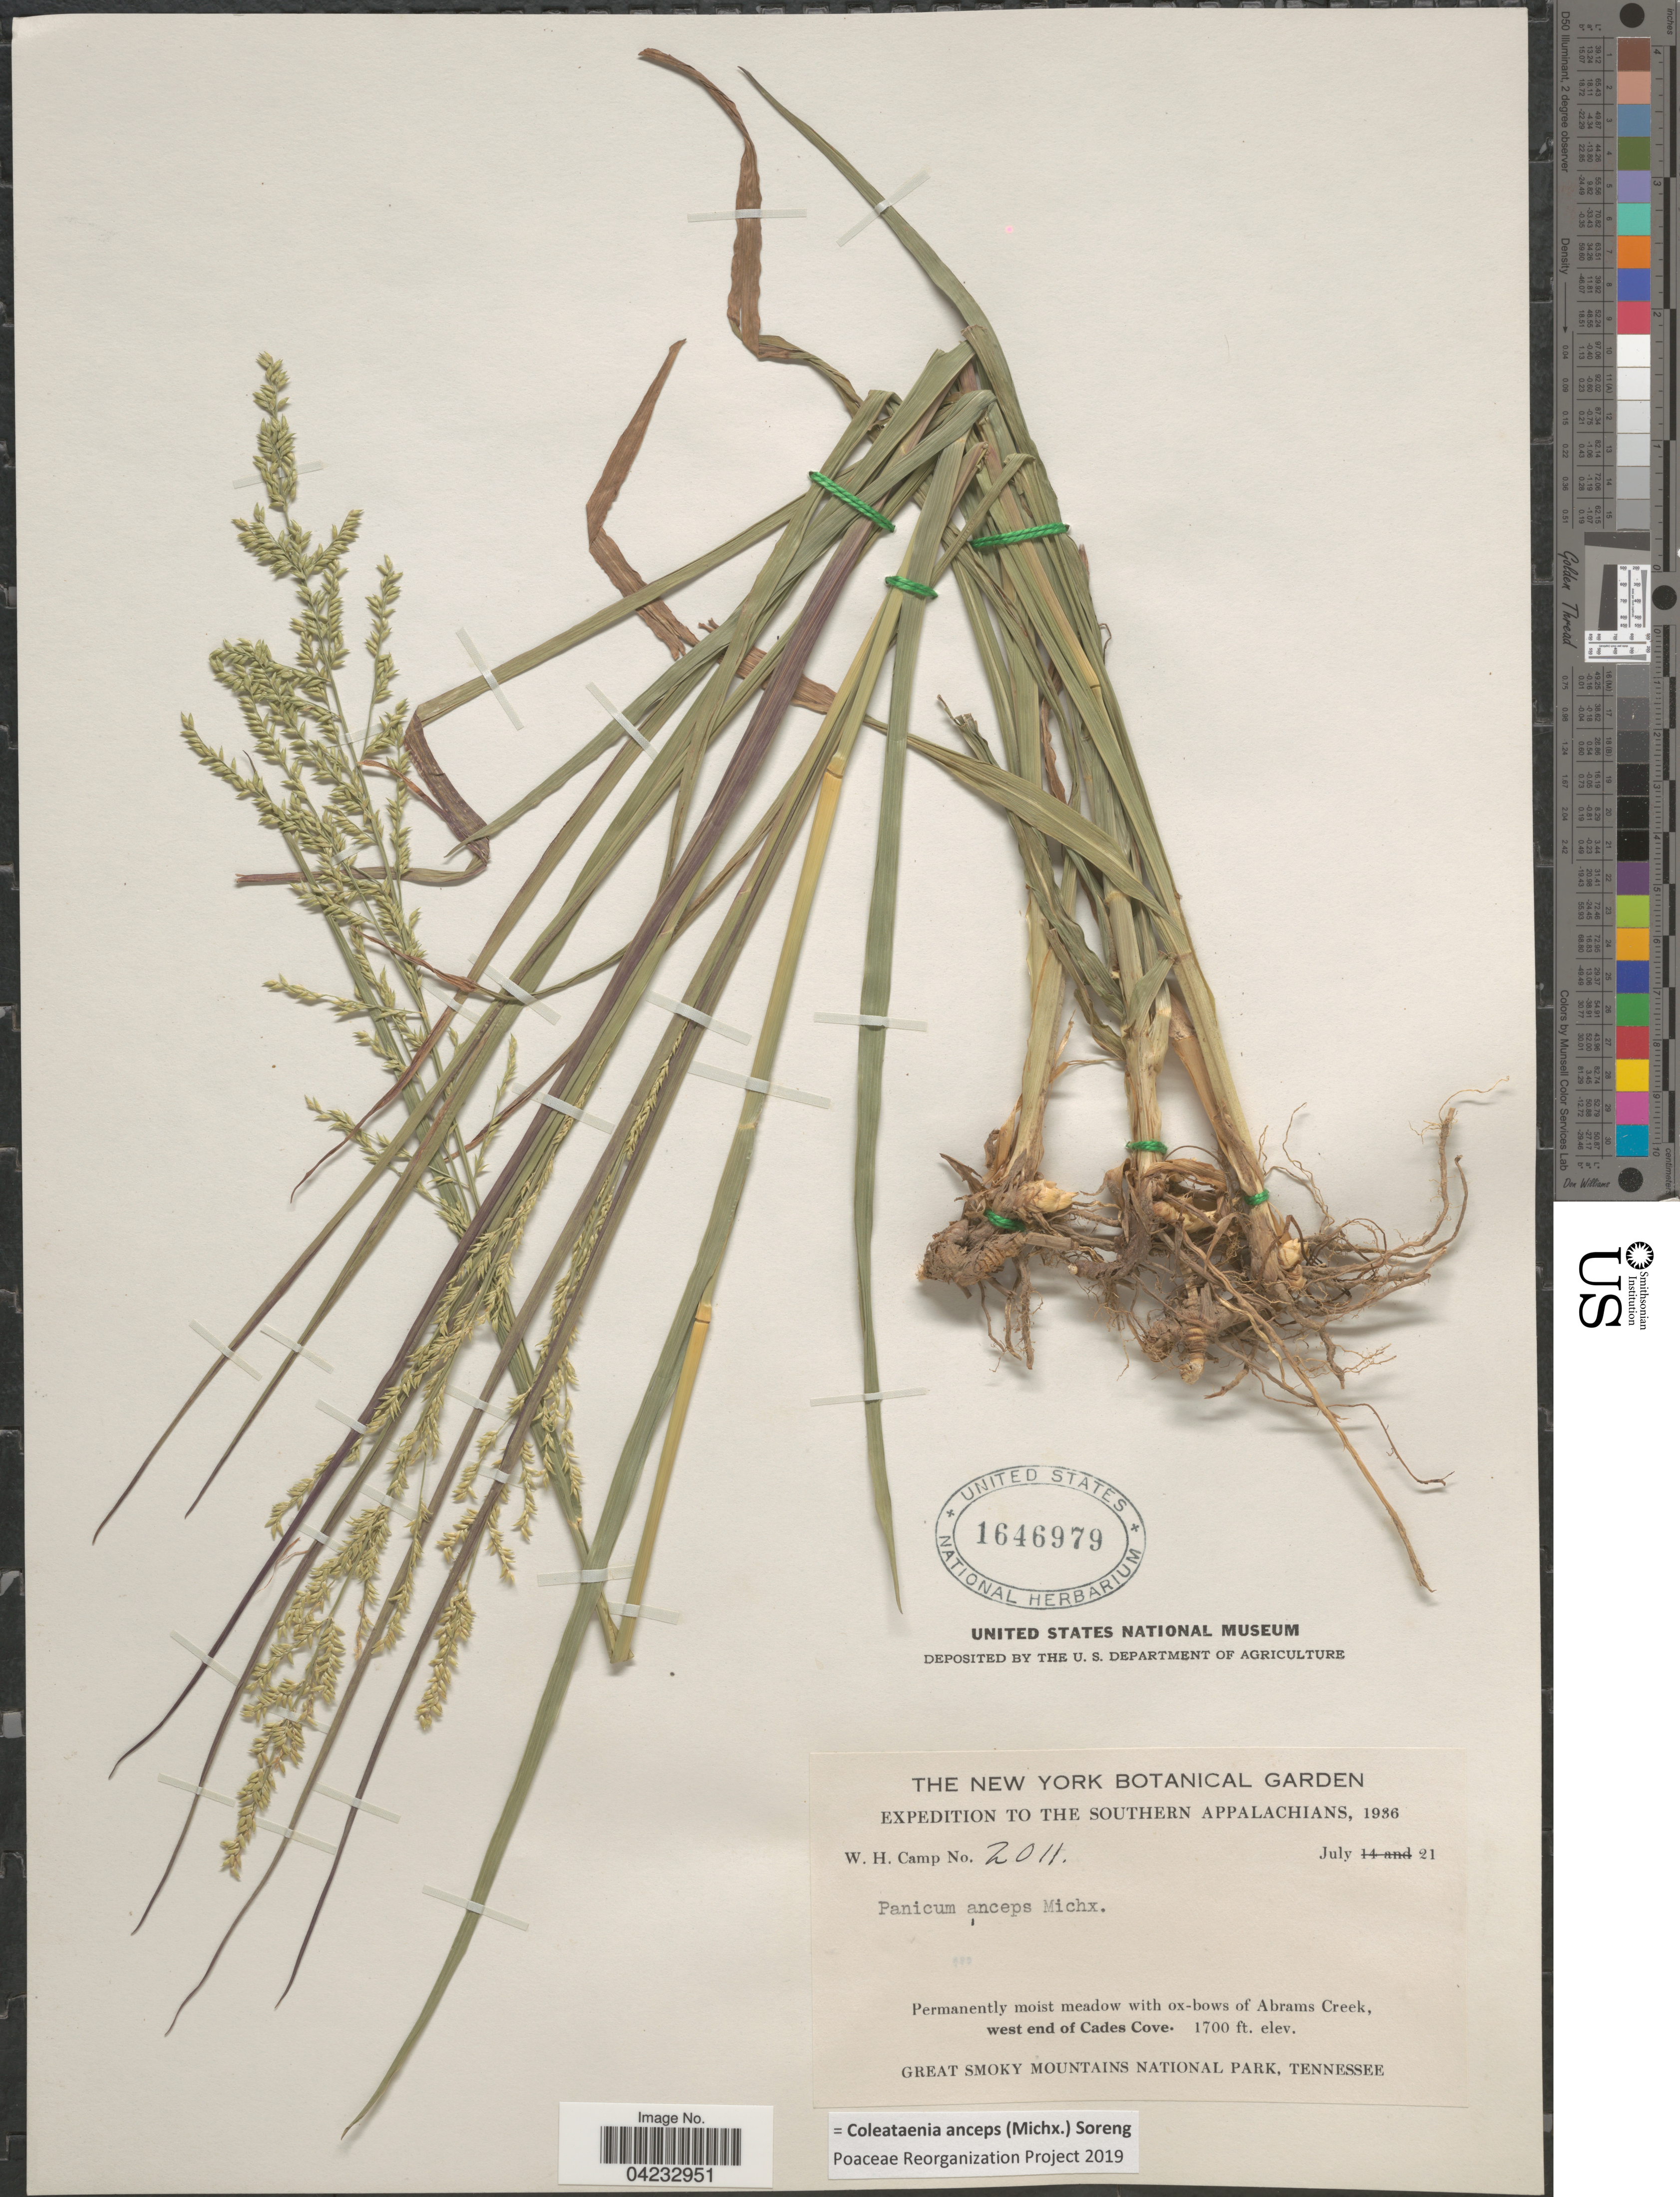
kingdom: Plantae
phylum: Tracheophyta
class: Liliopsida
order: Poales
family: Poaceae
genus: Coleataenia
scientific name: Coleataenia anceps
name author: (Michx.) Soreng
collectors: W. H. Camp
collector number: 2011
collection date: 1936-07-21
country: United States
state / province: Tennessee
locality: Expedition to the Southern Appalachians, 1936. Permanently moist meadows with ox-bows of Abrams Creek, west end of Cades Coves. Great Smoky Mountains National Park.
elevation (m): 518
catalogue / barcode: US 1646979